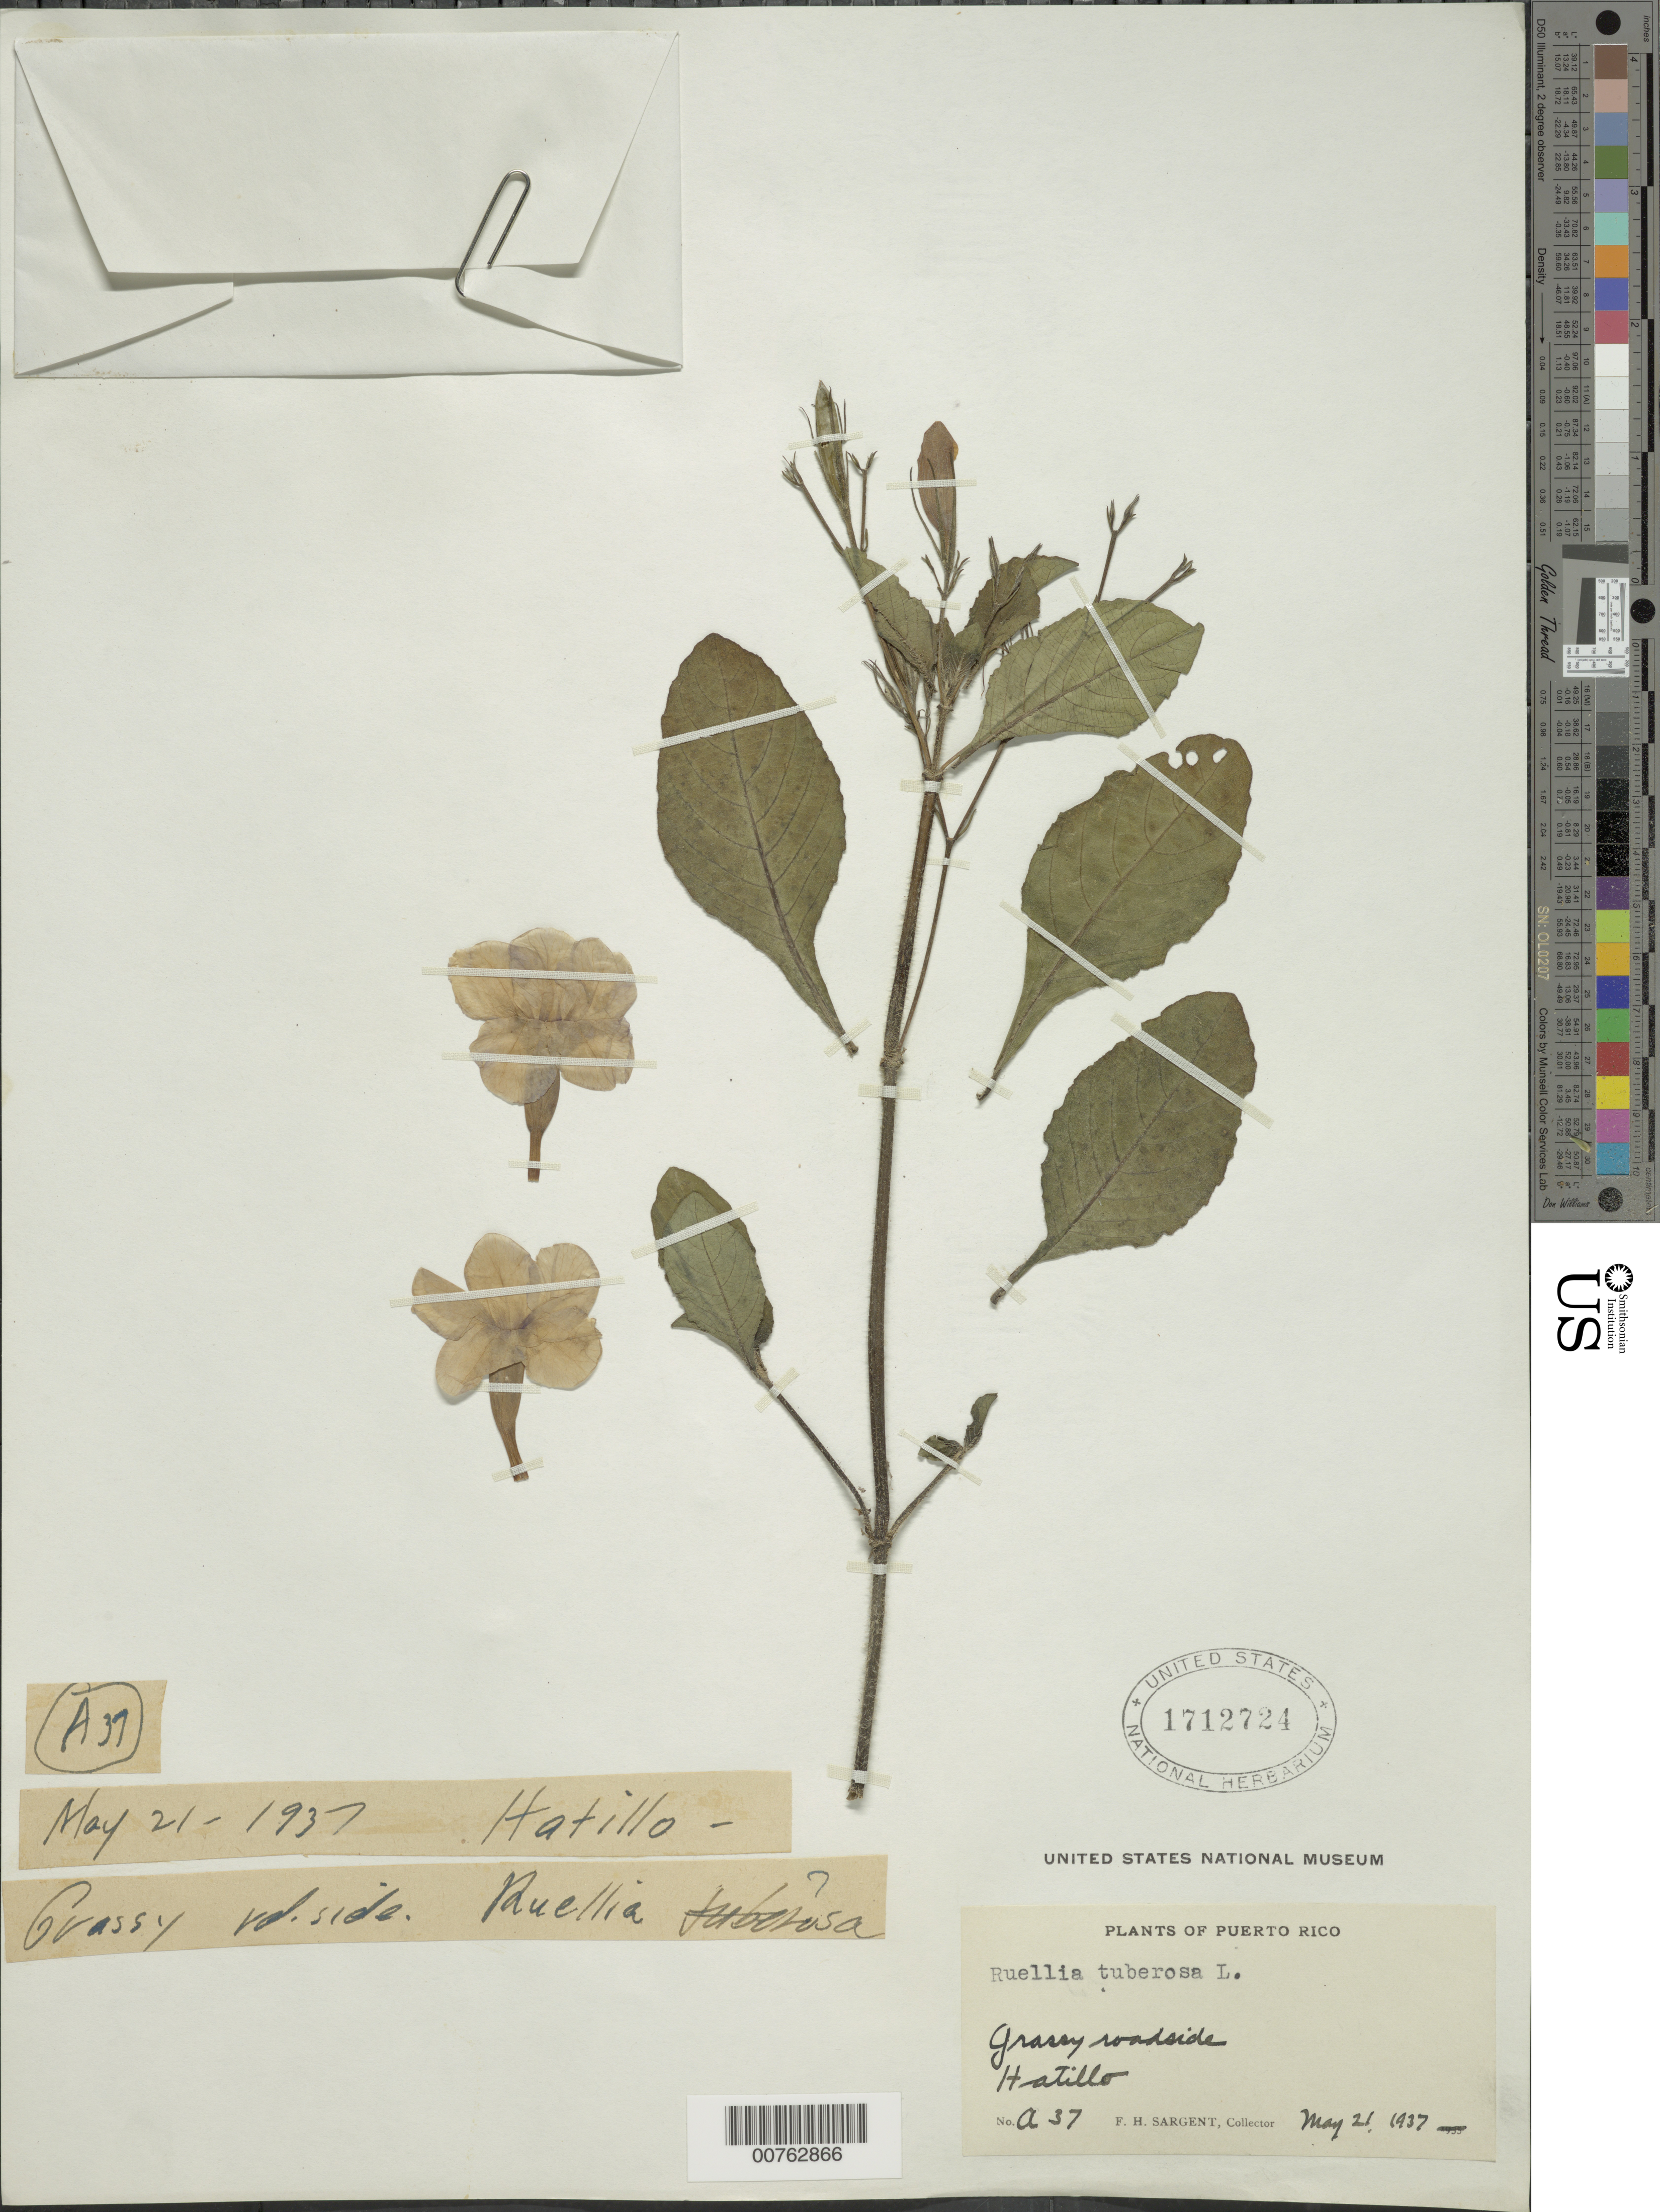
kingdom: Plantae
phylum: Tracheophyta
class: Magnoliopsida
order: Lamiales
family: Acanthaceae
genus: Ruellia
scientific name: Ruellia tuberosa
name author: L.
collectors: F. H. Sargent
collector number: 37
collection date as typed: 21 May 1937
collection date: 1937-05-21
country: Puerto Rico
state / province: Hatillo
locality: Hatillo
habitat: Grassy roadside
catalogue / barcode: US 1712724